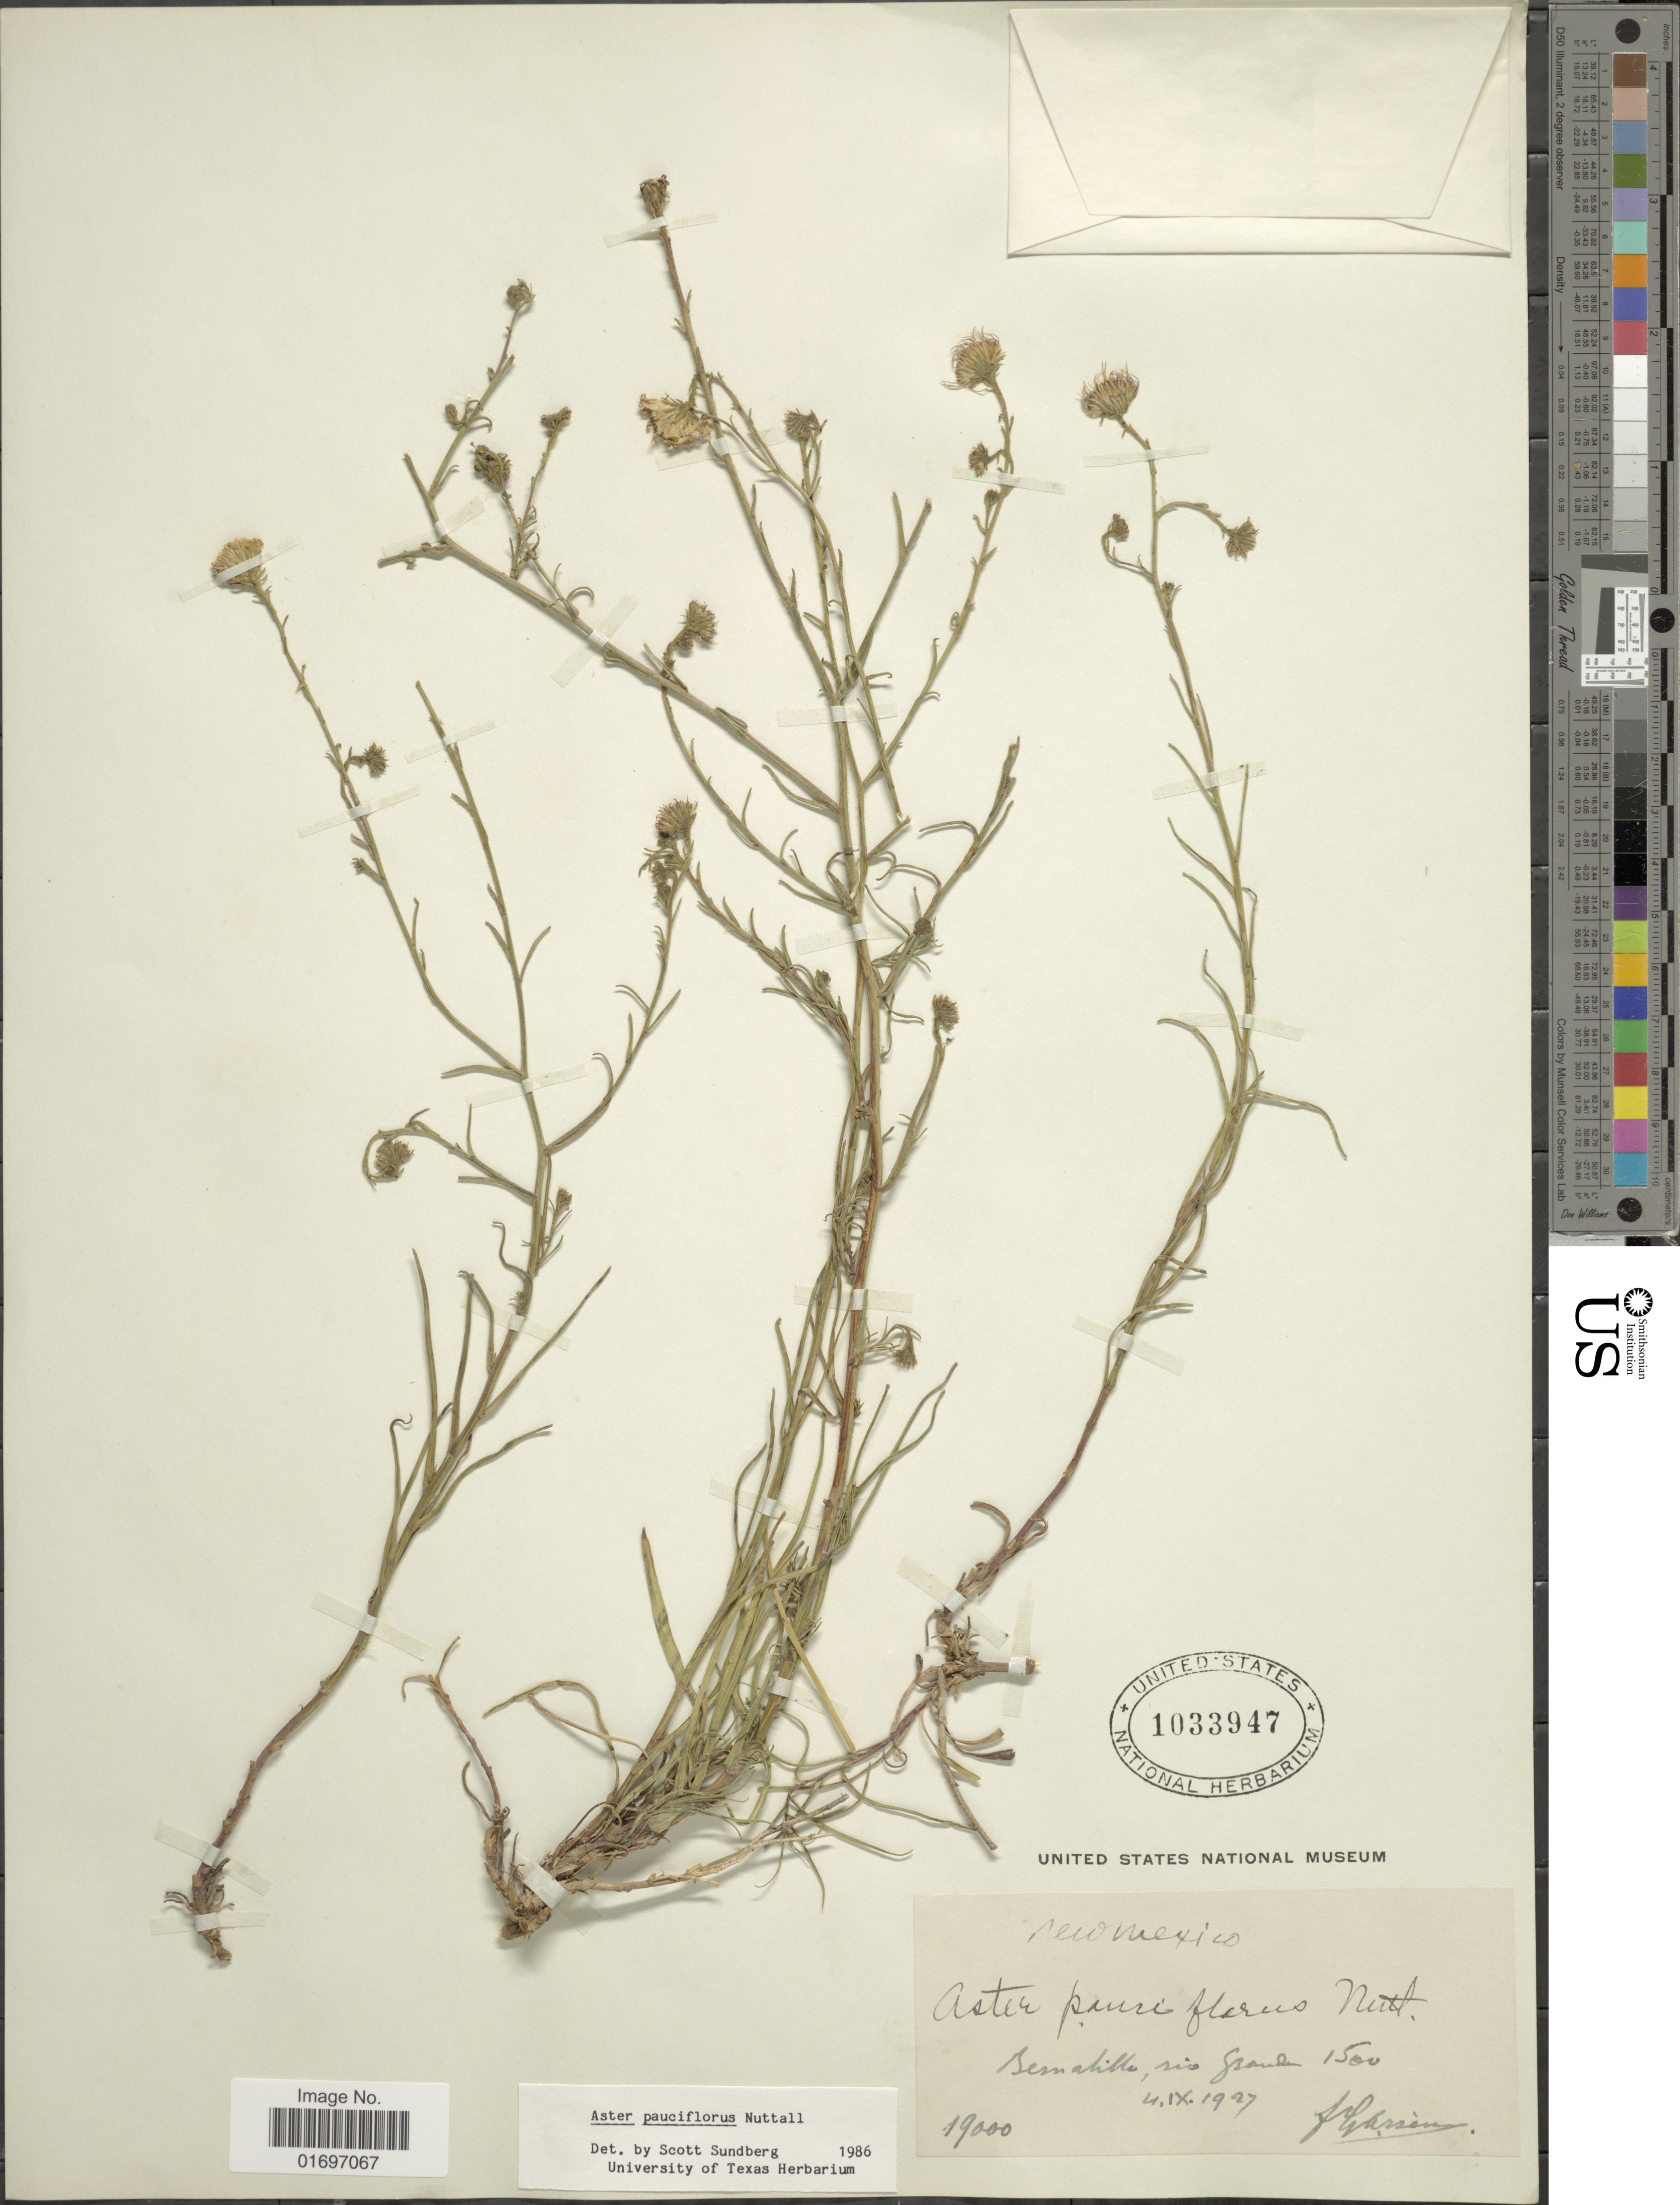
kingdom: Plantae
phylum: Tracheophyta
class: Magnoliopsida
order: Asterales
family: Asteraceae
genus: Almutaster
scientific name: Almutaster pauciflorus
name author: (Nutt.) Á. Löve & D. Löve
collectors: Bro. G. Arsène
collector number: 19000?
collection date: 1927-09-04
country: United States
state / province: New Mexico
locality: New Mexico. Bernalillo, rio Grande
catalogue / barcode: US 1033947